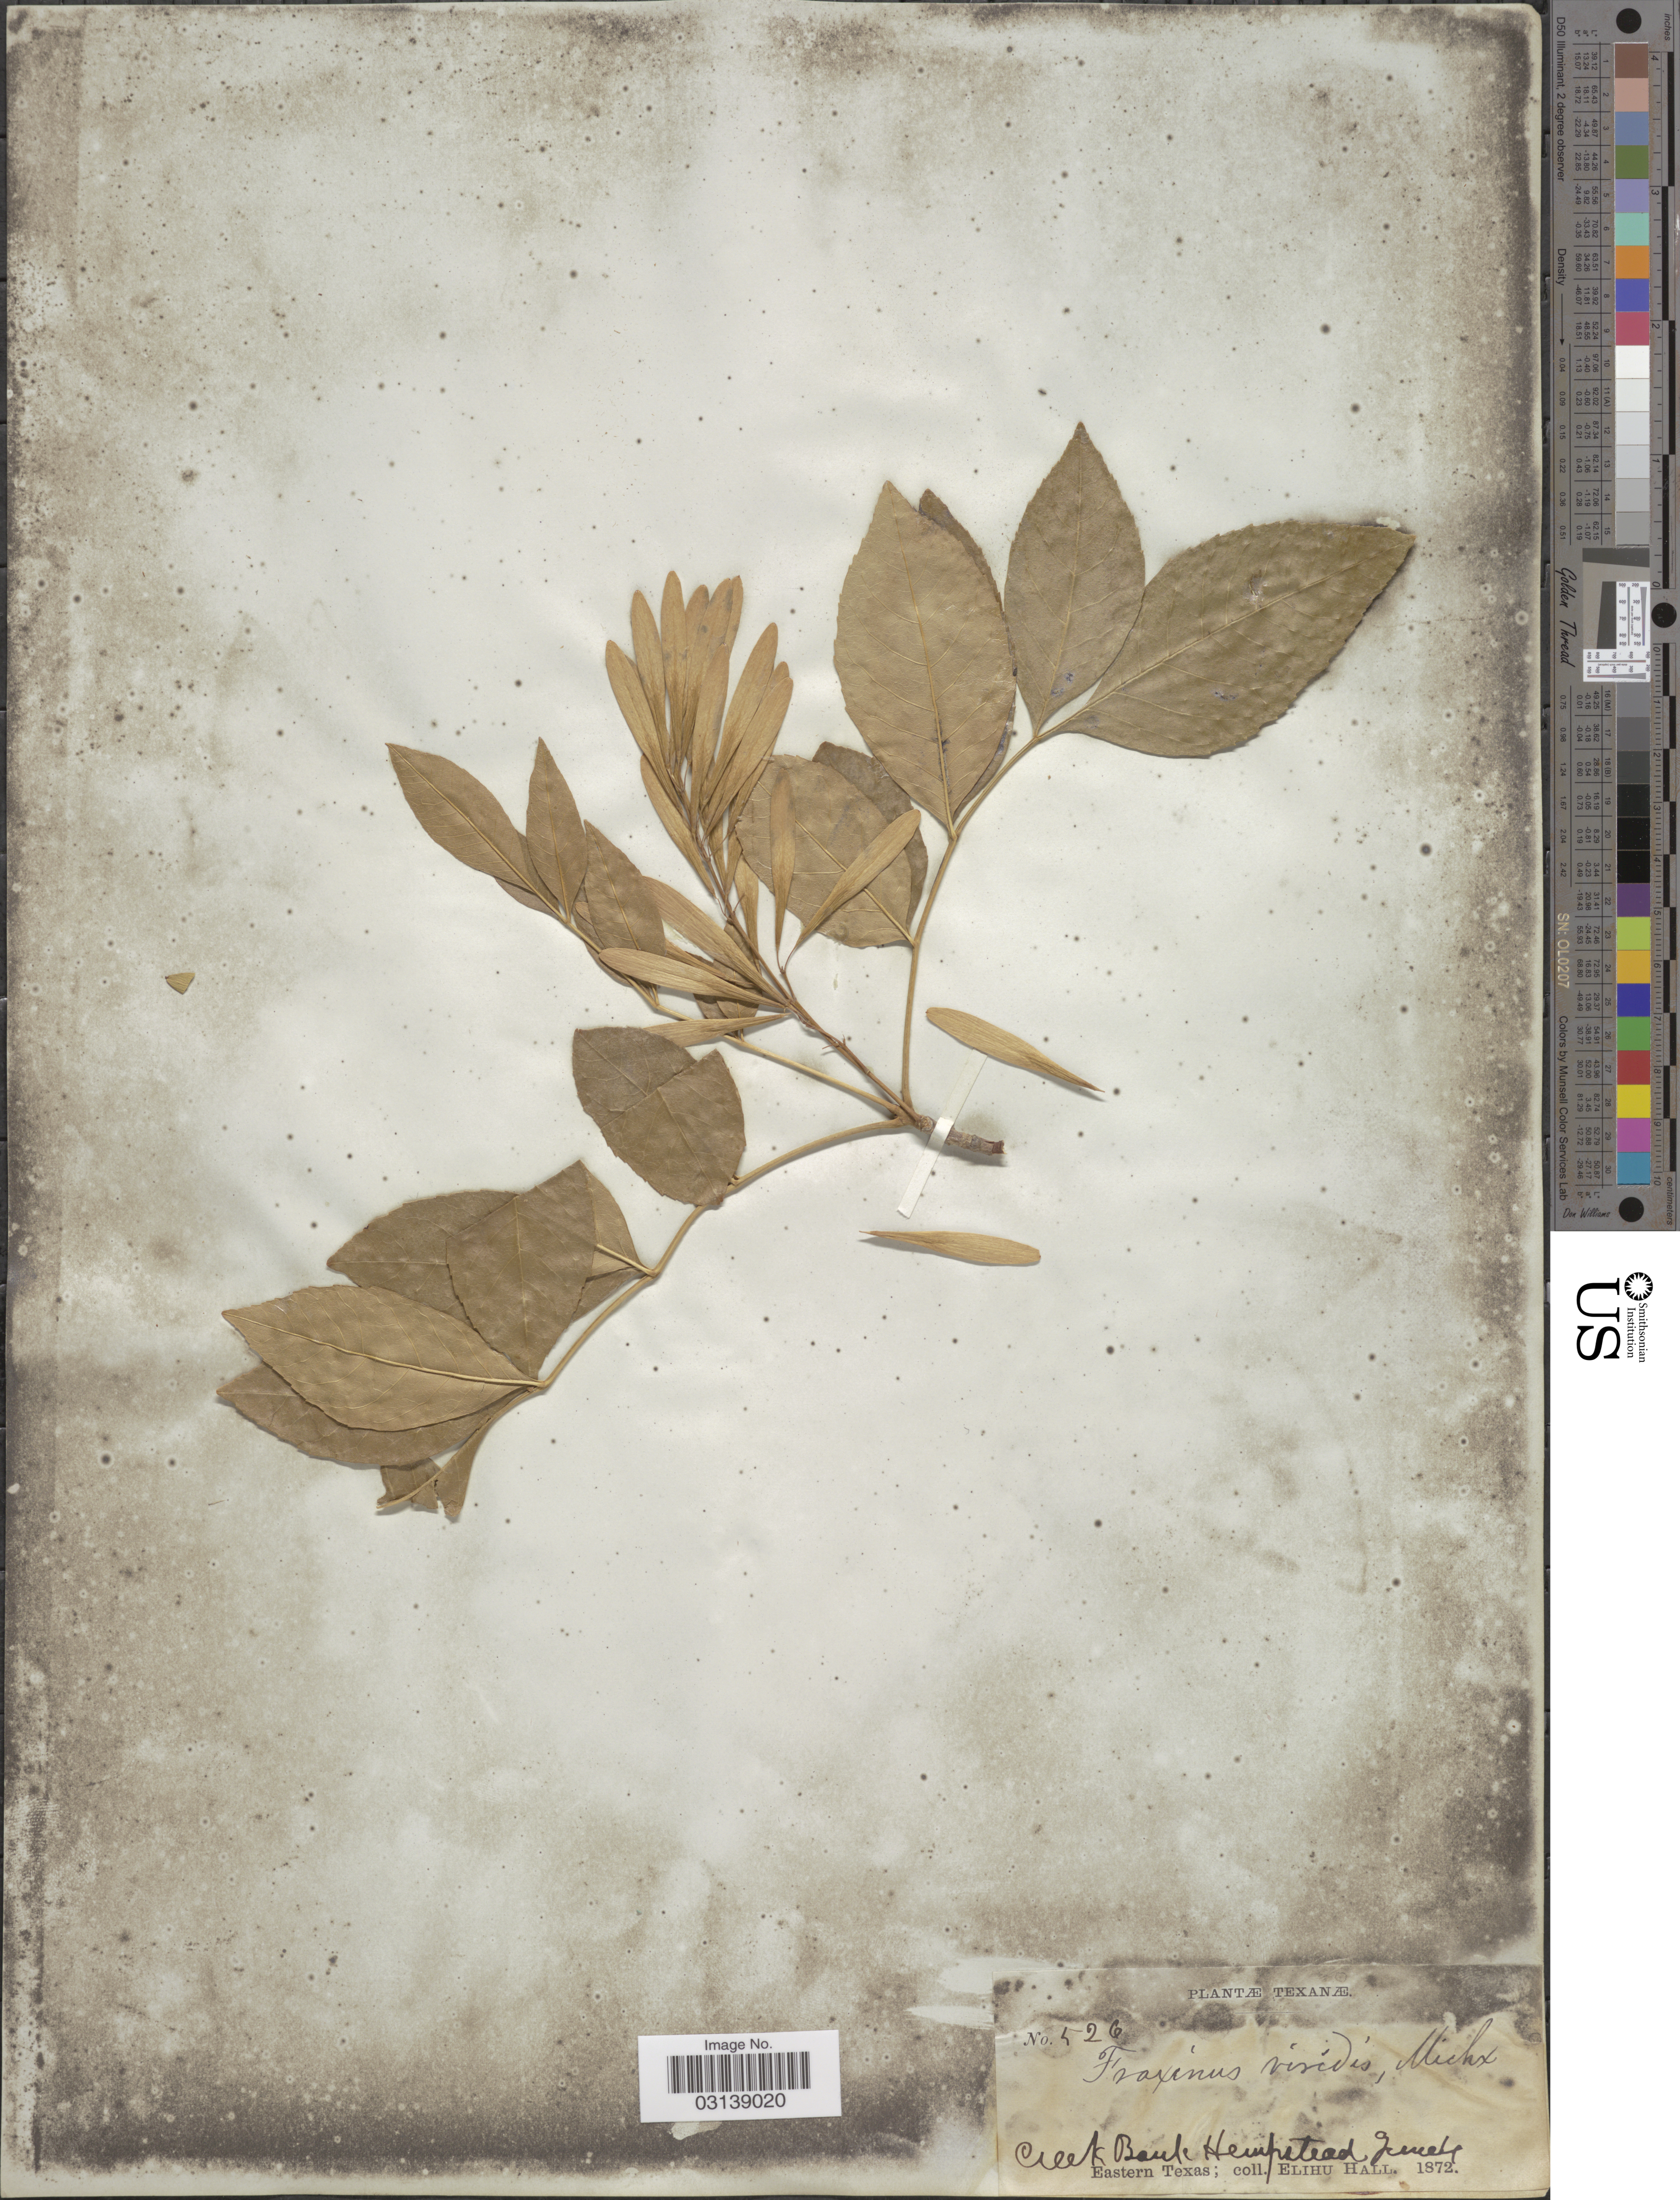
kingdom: Plantae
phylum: Tracheophyta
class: Magnoliopsida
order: Lamiales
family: Oleaceae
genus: Fraxinus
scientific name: Fraxinus pennsylvanica var. campestris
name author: (Britton) F.C. Gates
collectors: E. Hall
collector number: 526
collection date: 1872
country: United States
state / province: Texas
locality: Creek Baule Hempstead [illegible text]. Eastern Texas.